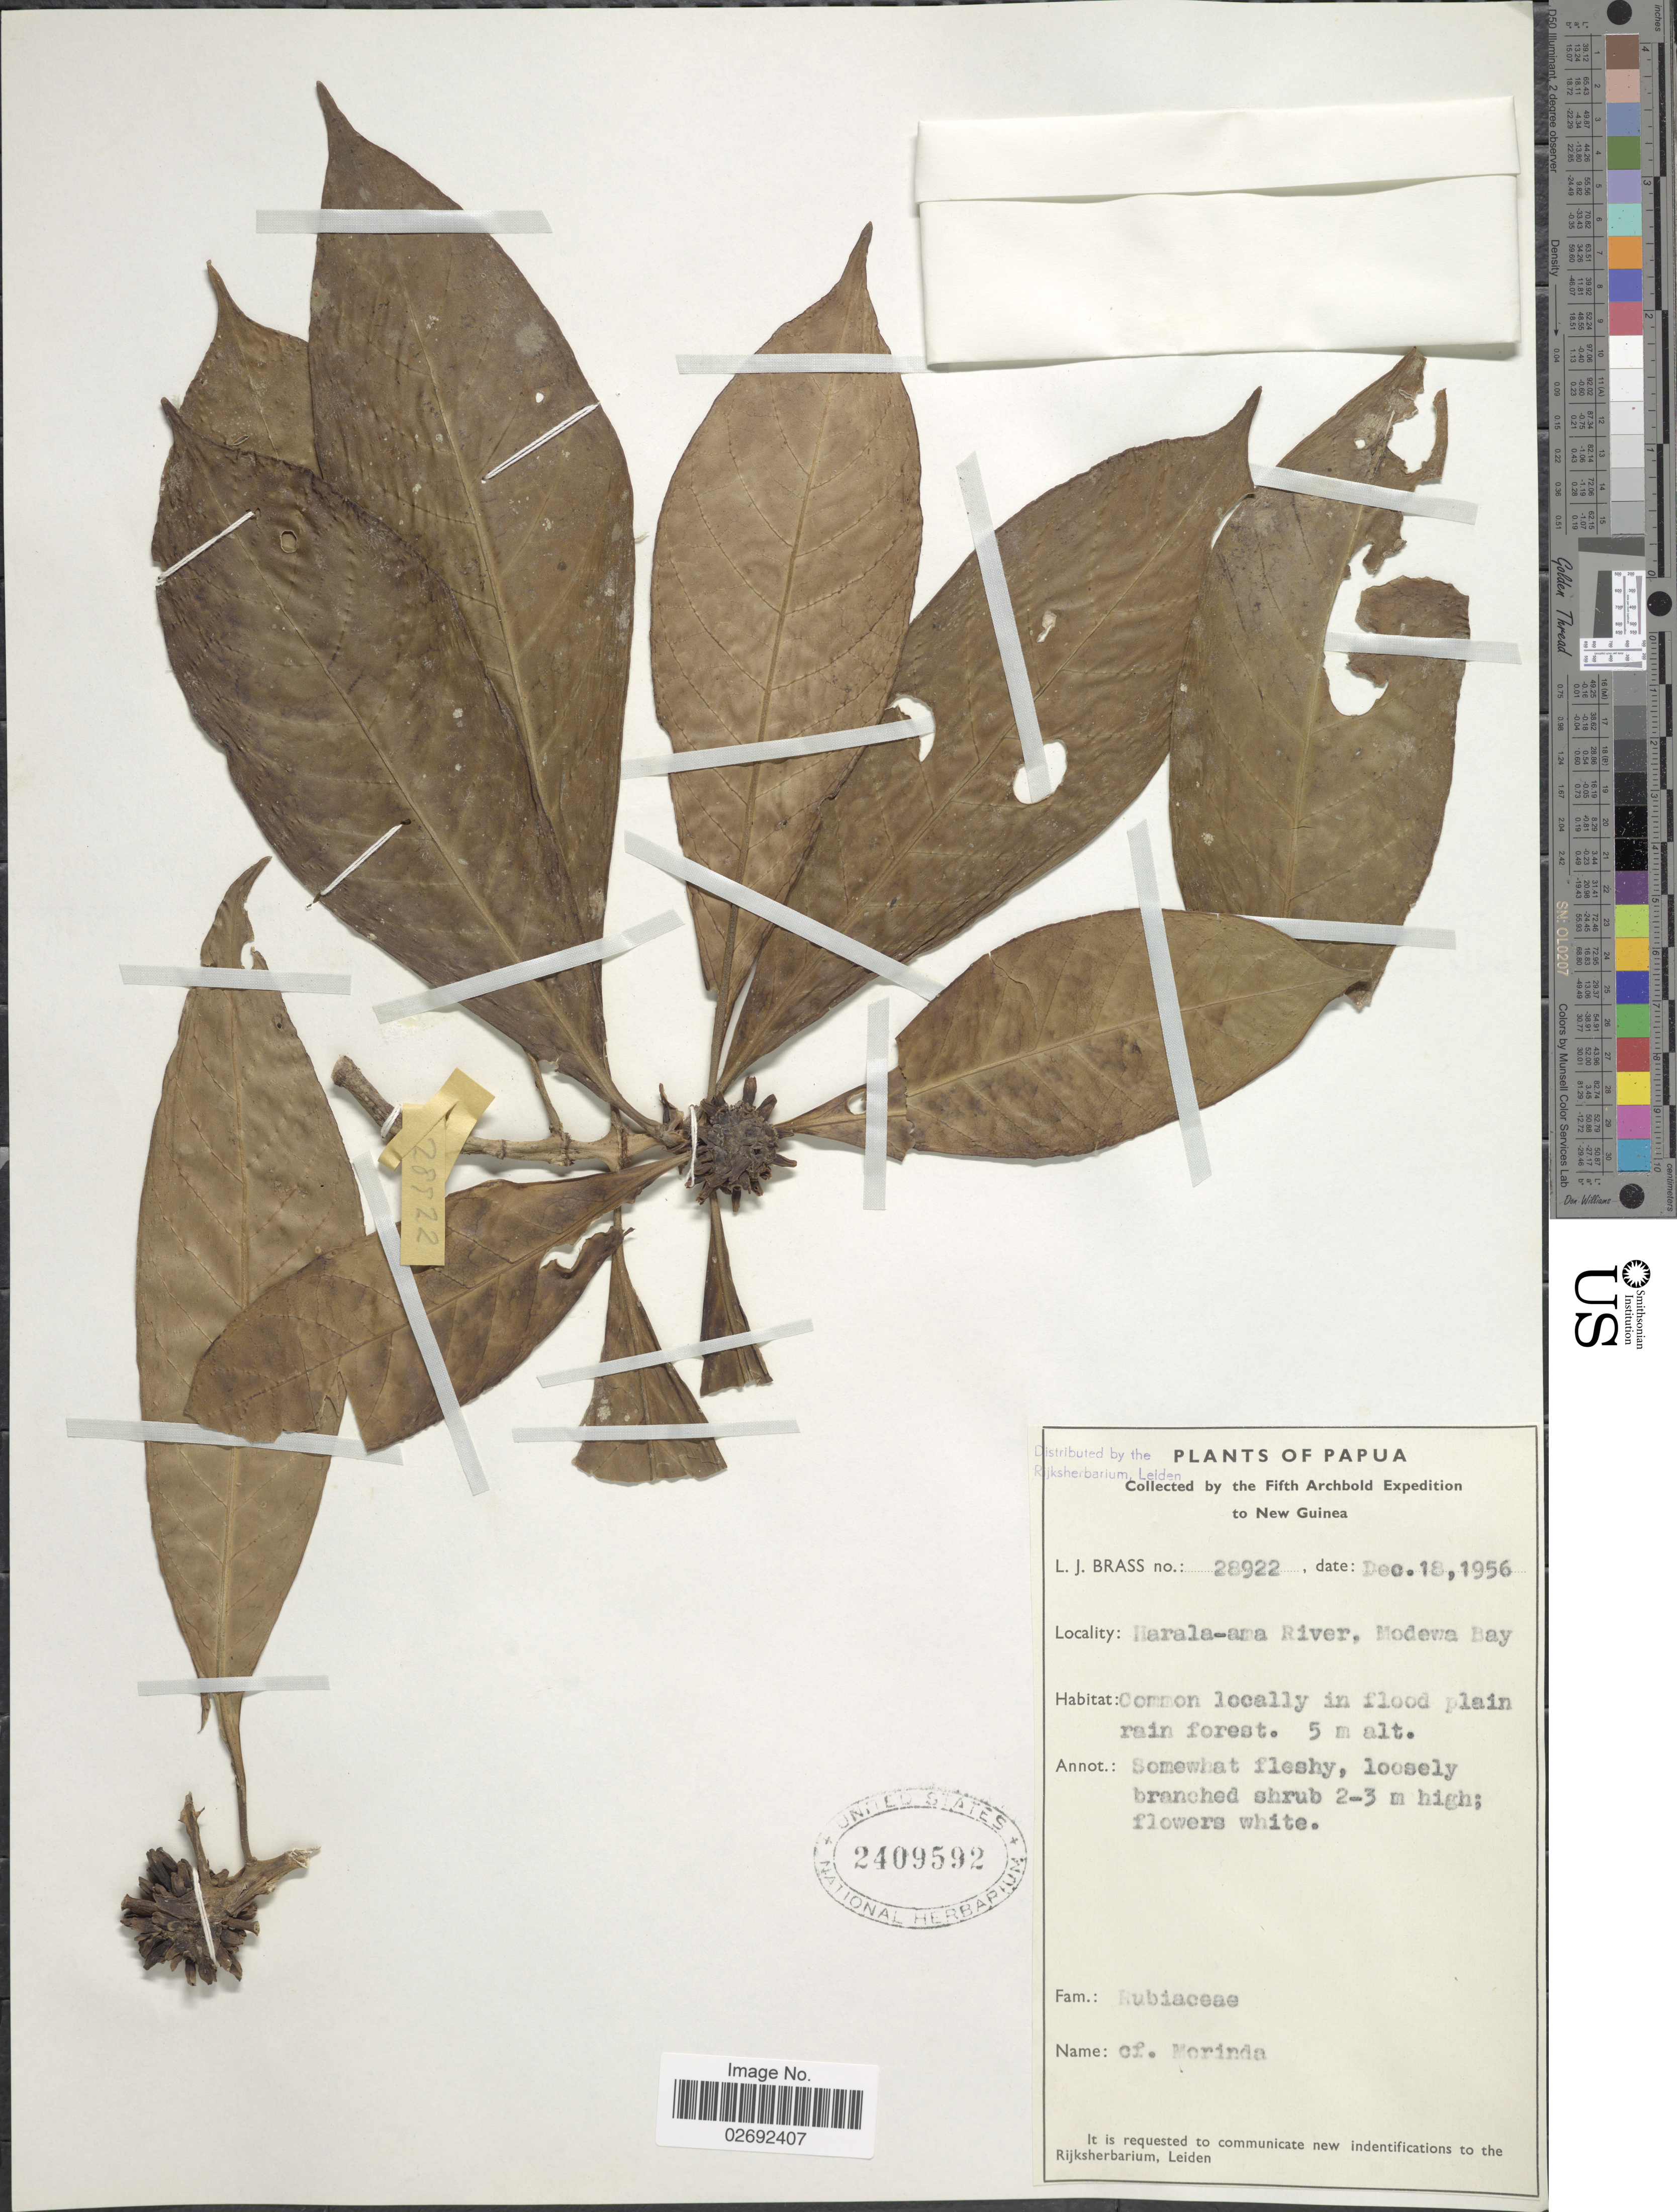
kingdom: Plantae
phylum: Tracheophyta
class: Magnoliopsida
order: Gentianales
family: Rubiaceae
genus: Morinda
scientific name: Morinda sp.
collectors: L. J. Brass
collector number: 28922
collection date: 1956-12-18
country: Papua New Guinea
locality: Papua. Marala-ama River. Modewa Bay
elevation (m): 5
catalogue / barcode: US 2409592